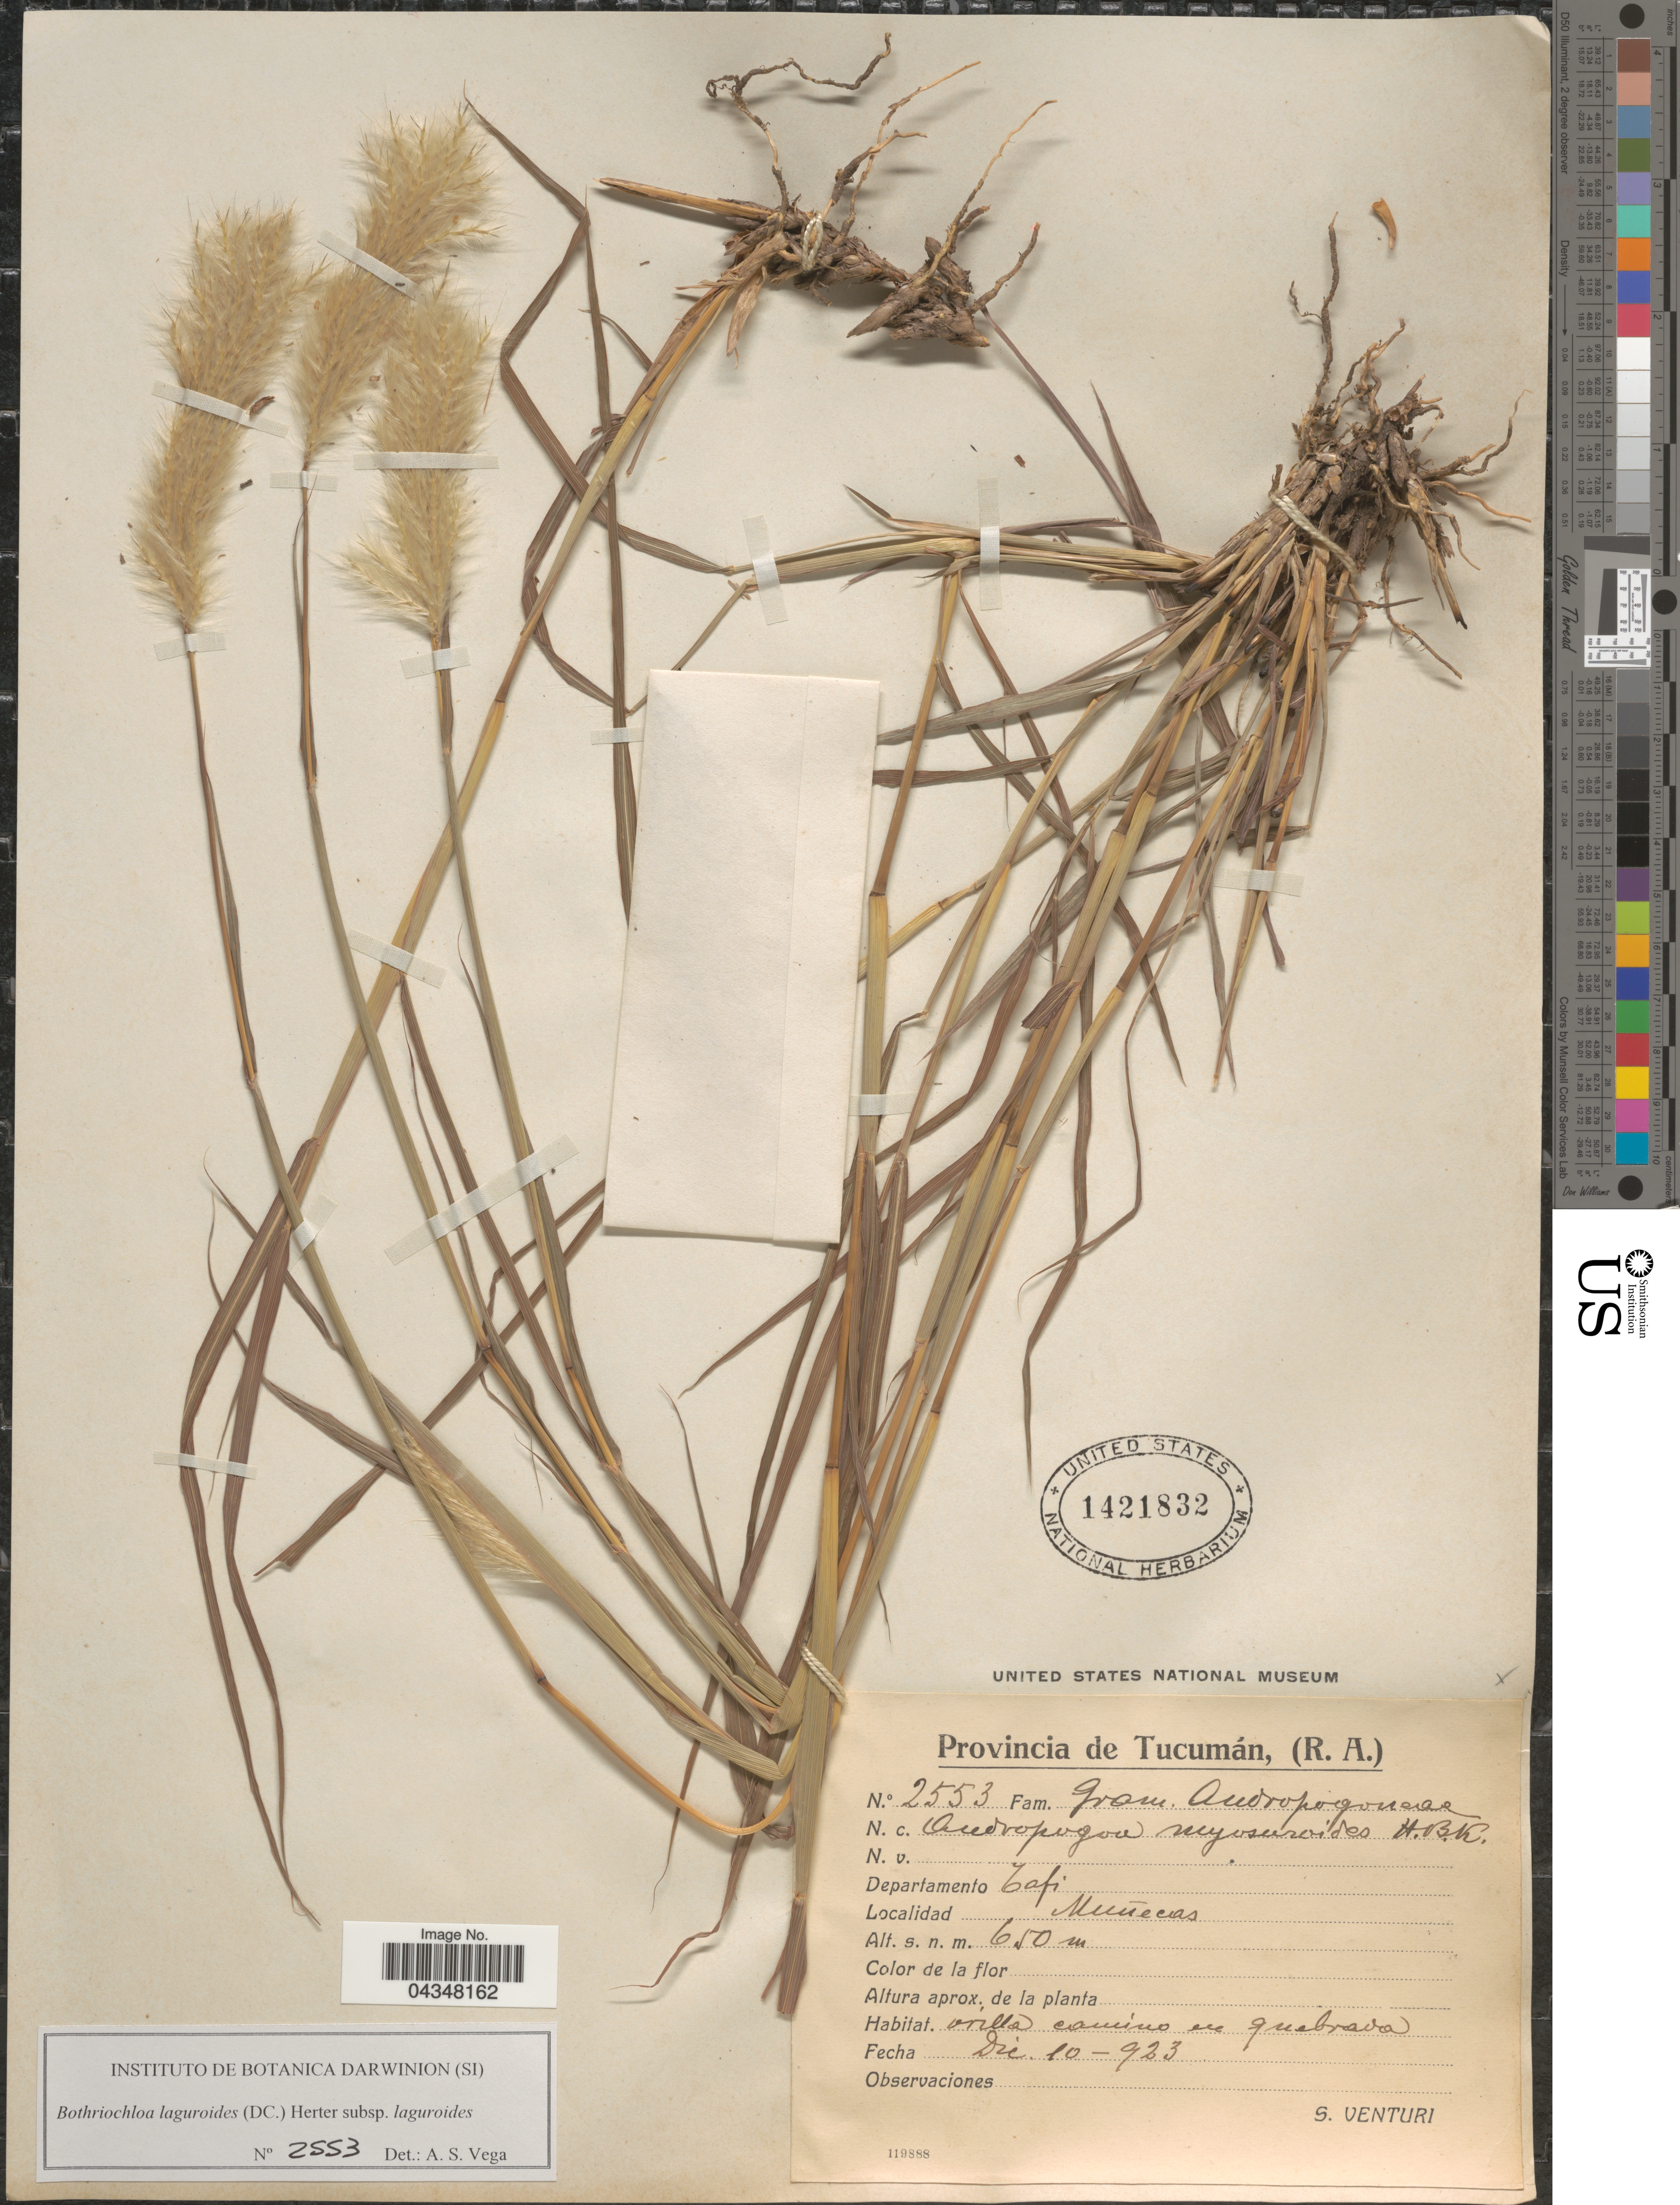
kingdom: Plantae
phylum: Tracheophyta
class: Liliopsida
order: Poales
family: Poaceae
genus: Bothriochloa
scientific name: Bothriochloa laguroides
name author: (DC.) Herter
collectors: S. Venturi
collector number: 2553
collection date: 1923-12-10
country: Argentina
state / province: Tucuman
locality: Departamento Tafi. Muñecas.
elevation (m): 650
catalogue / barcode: US 1421832